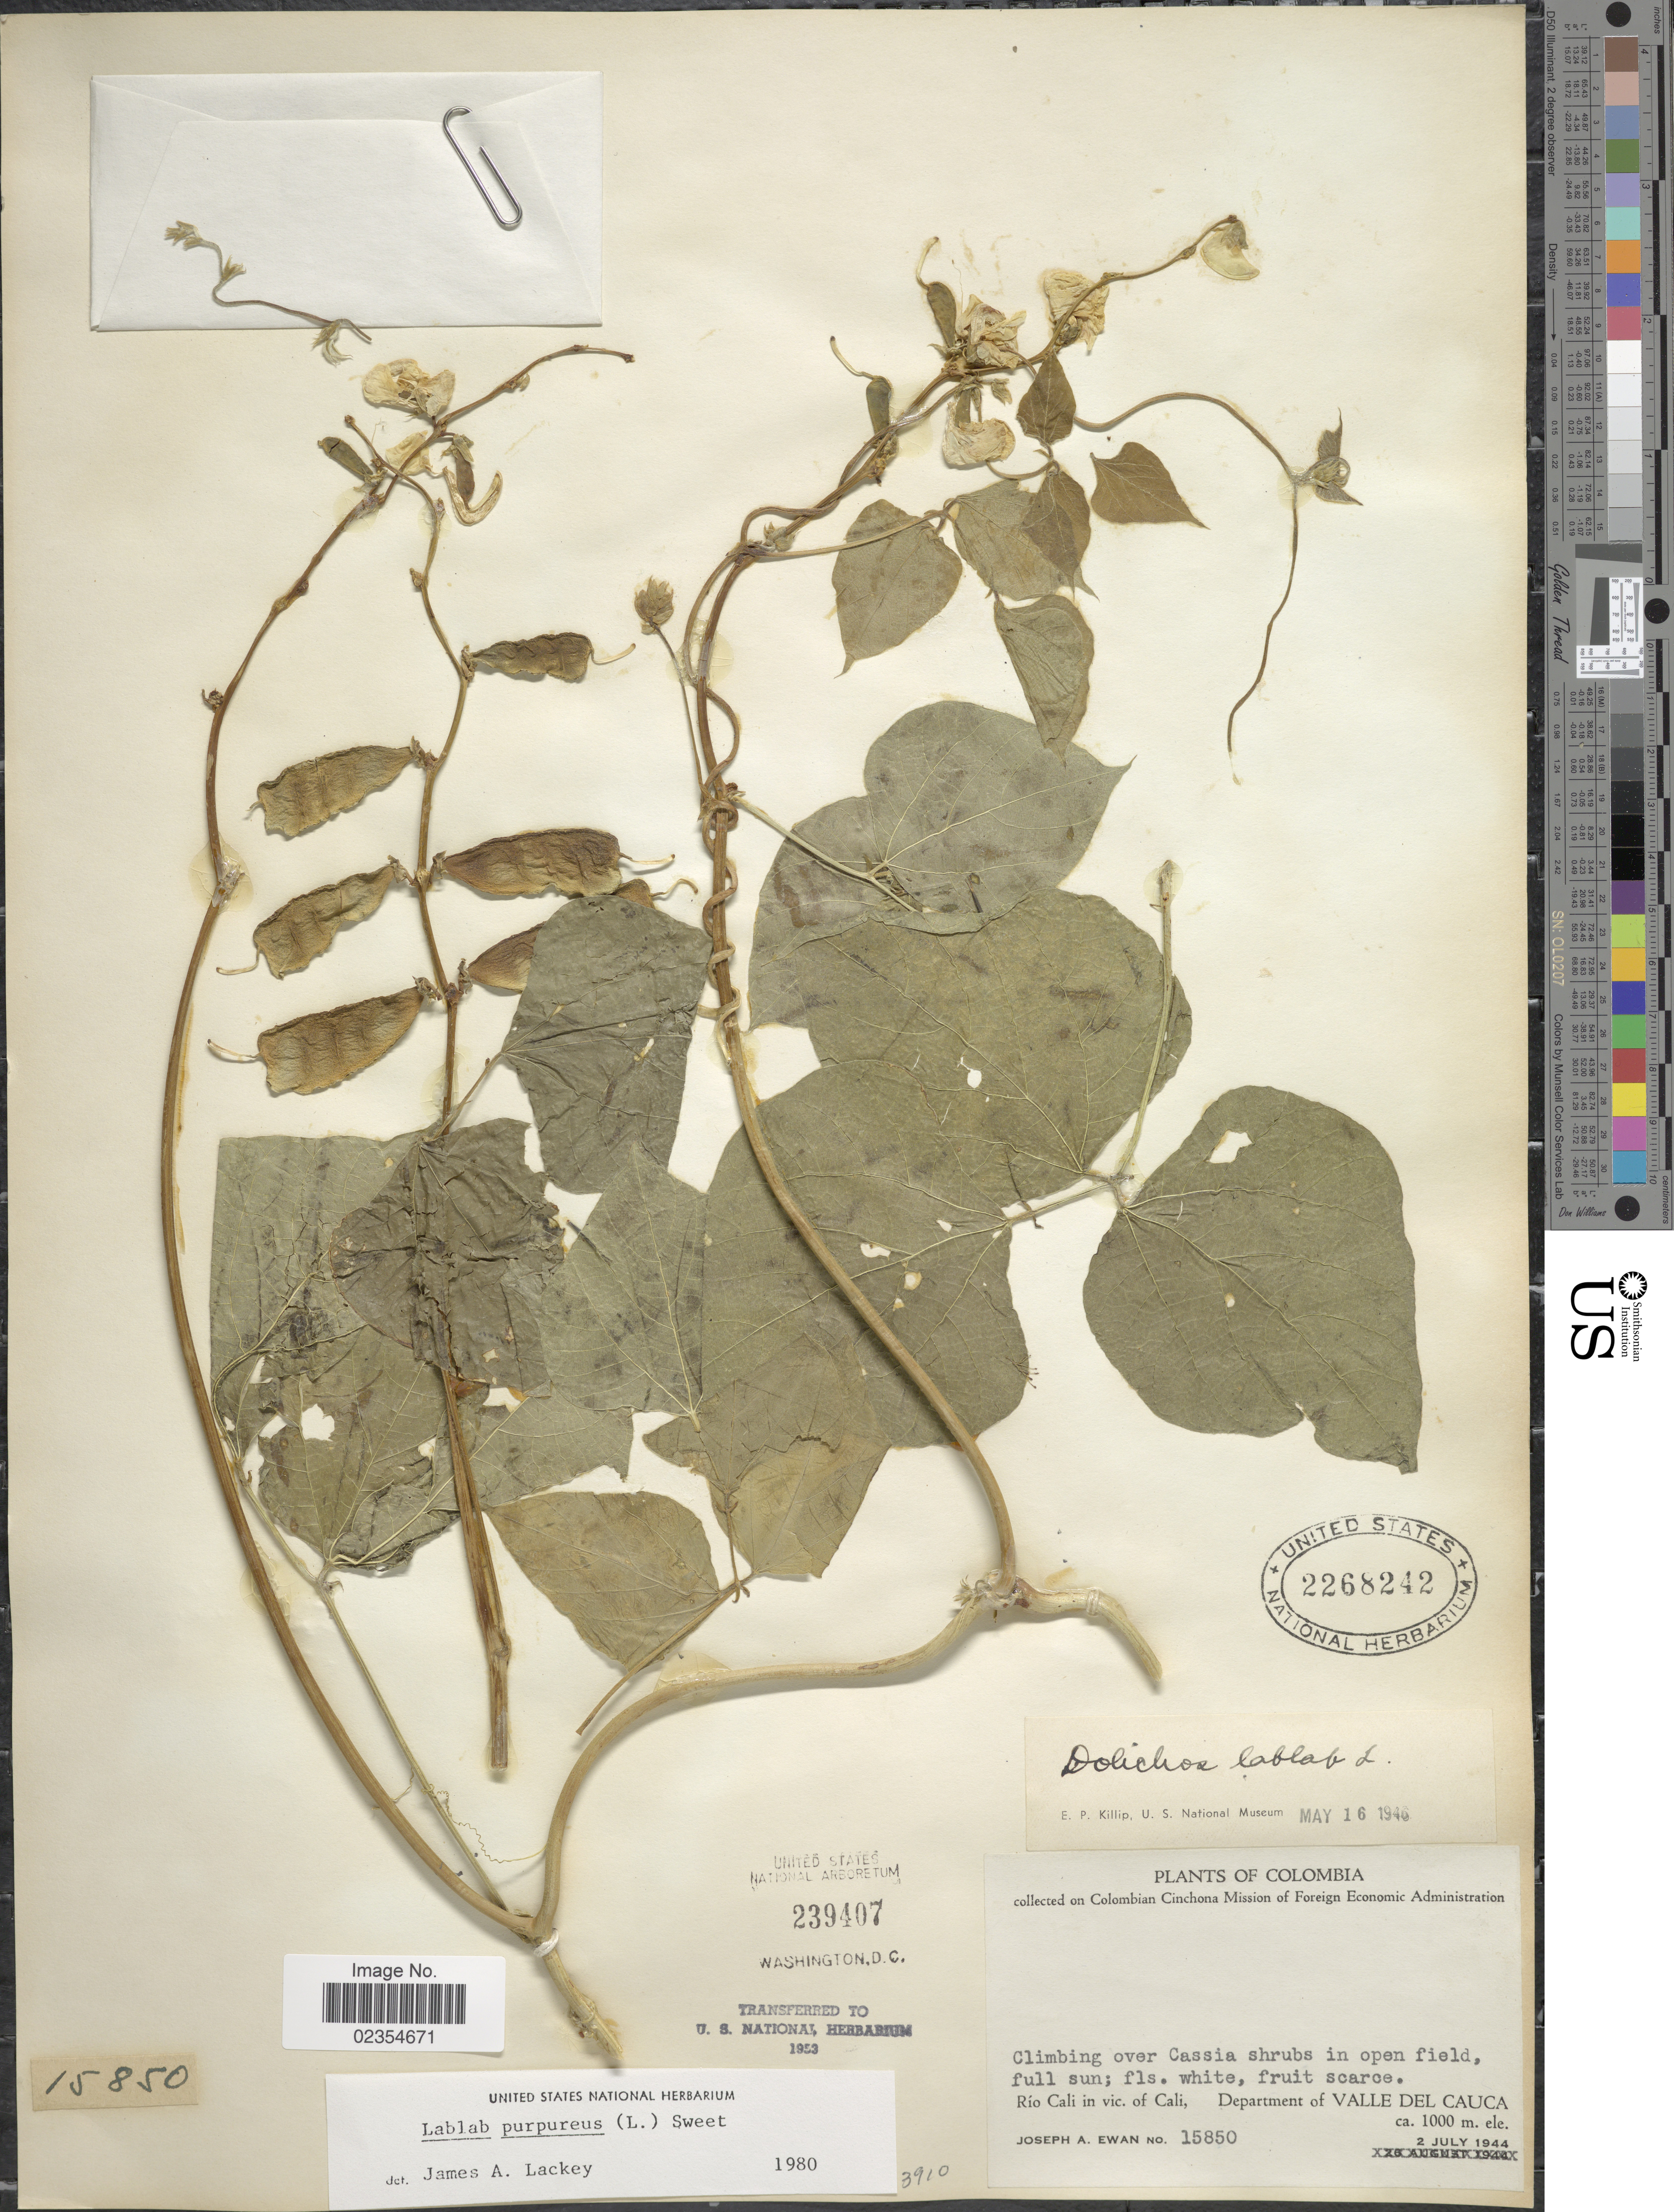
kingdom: Plantae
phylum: Tracheophyta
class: Magnoliopsida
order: Fabales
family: Fabaceae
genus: Lablab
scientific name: Lablab purpureus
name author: (L.) Sweet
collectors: J. A. Ewan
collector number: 15850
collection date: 1944-07-02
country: Colombia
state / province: Cauca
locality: Rio Cali in vic. of Cali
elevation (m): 1000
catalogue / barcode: US 2268242